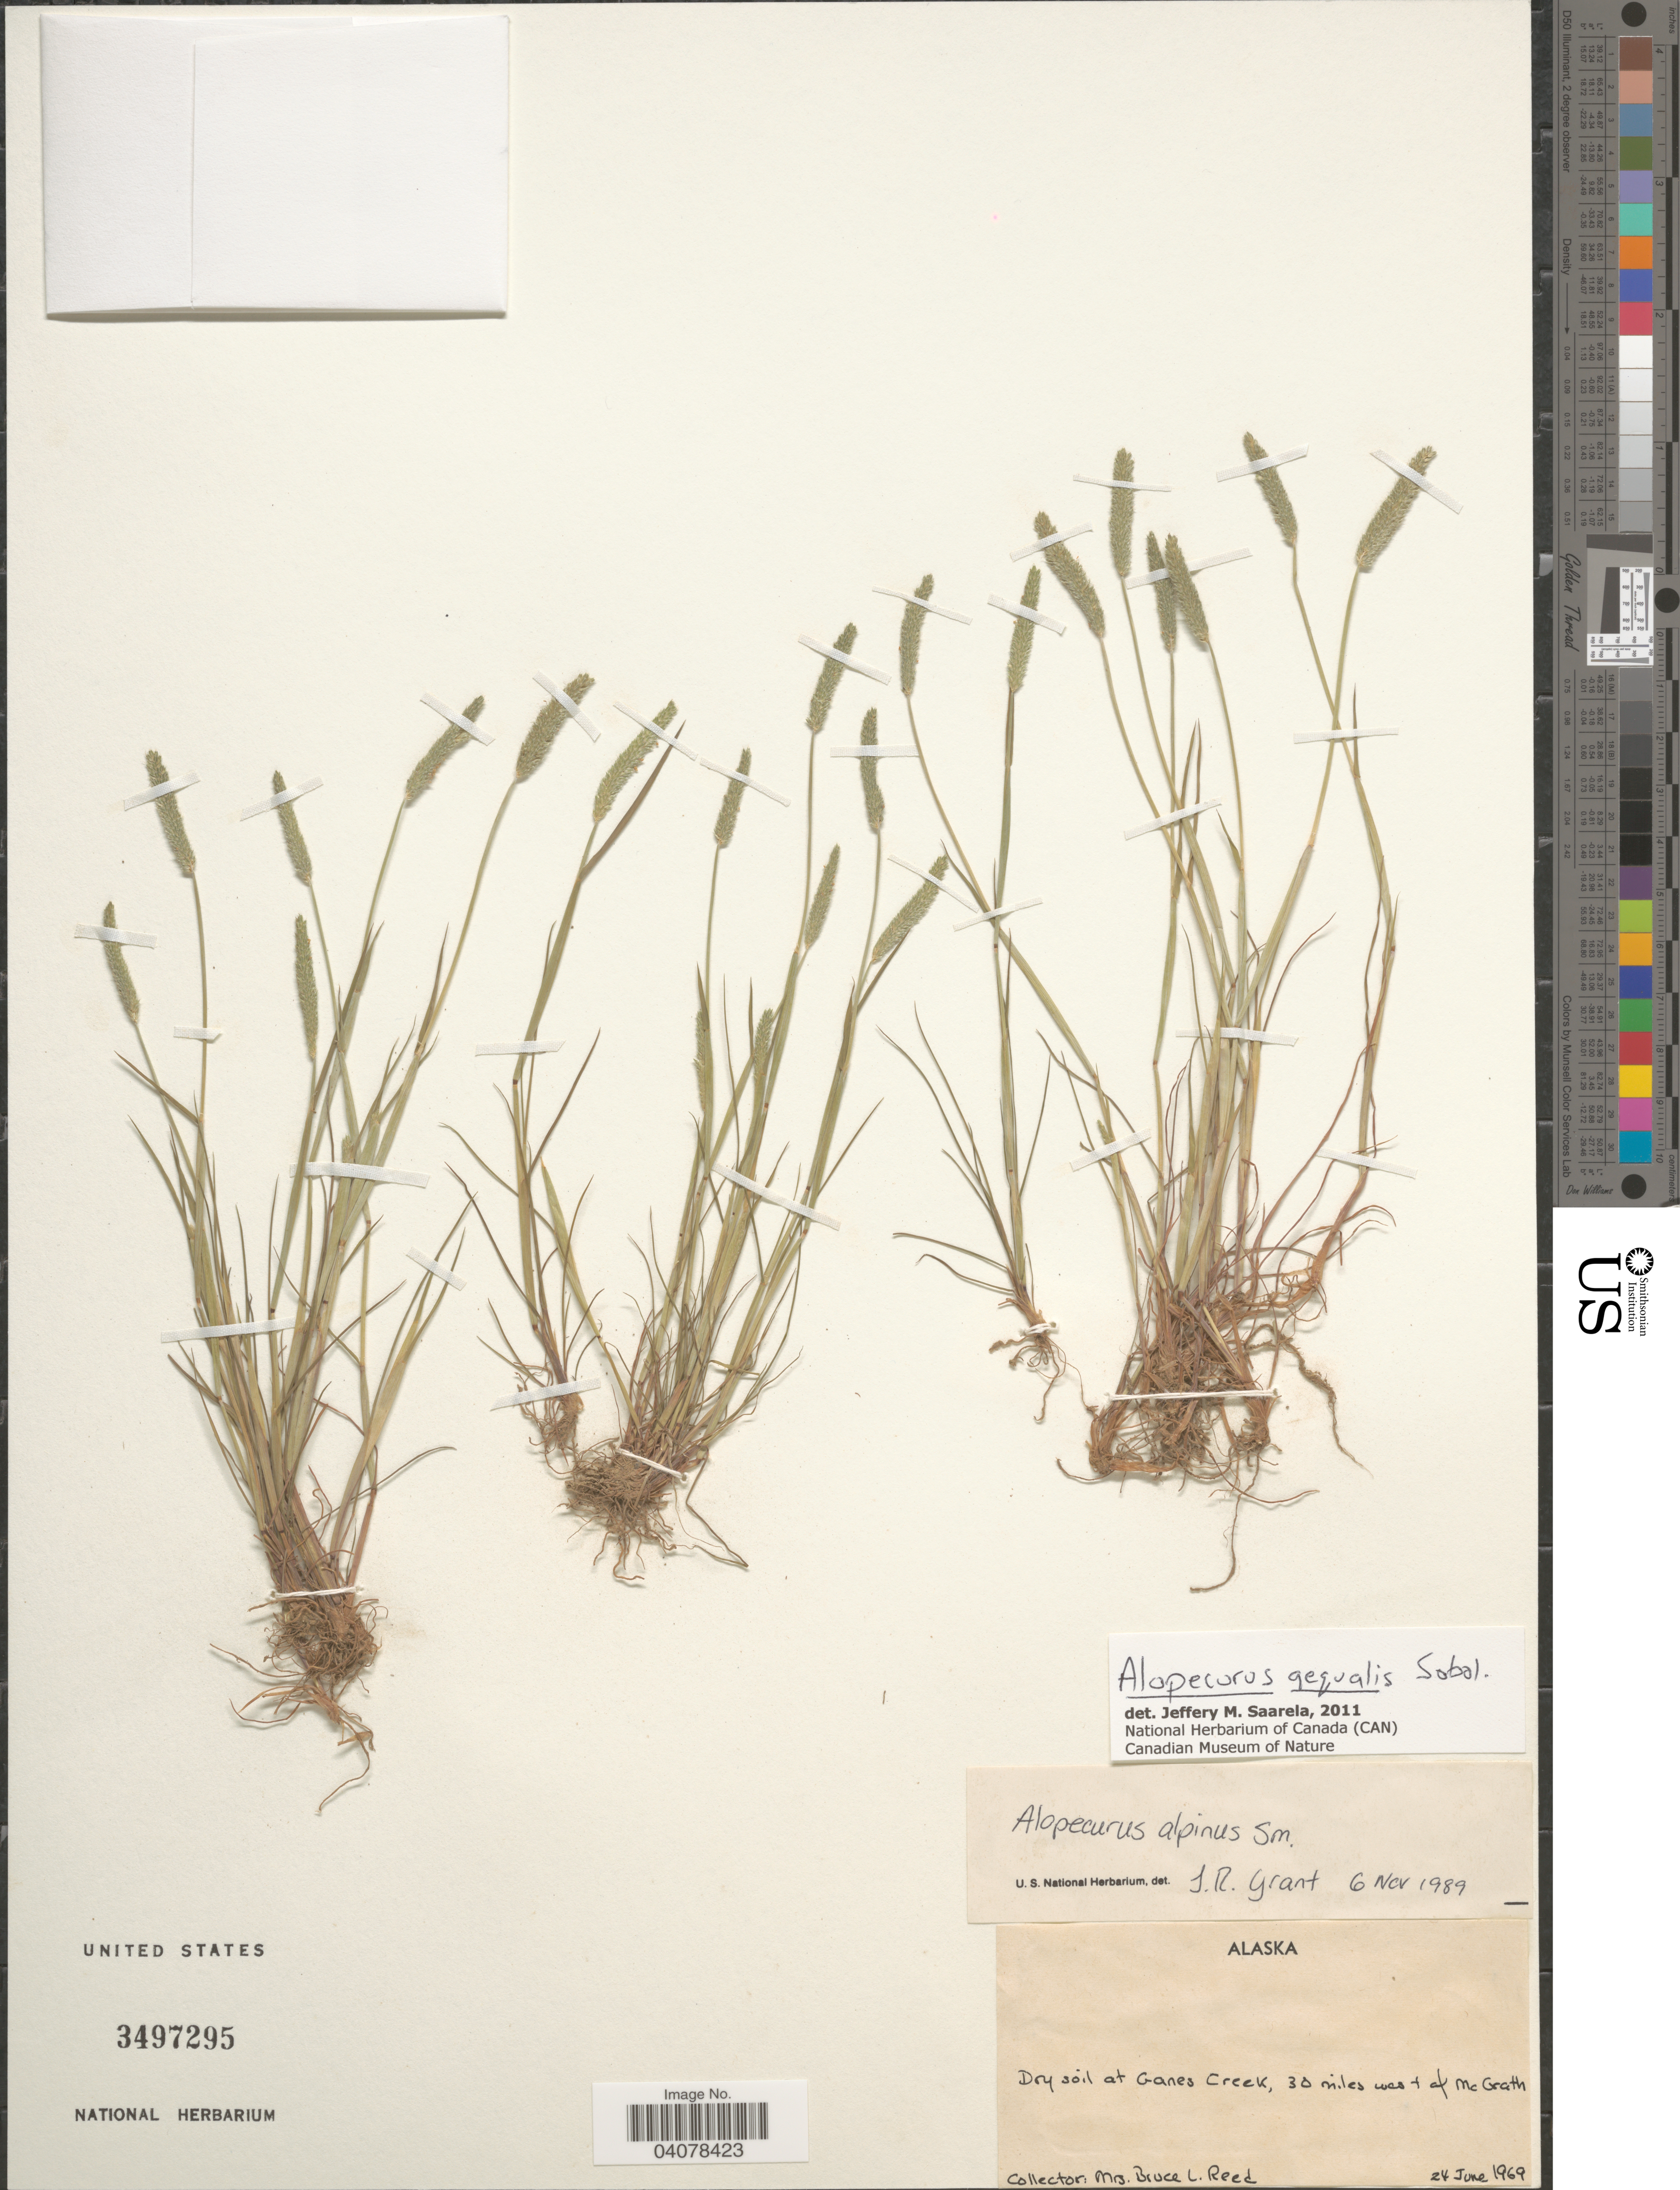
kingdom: Plantae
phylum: Tracheophyta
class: Liliopsida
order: Poales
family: Poaceae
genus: Alopecurus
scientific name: Alopecurus aequalis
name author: Sobol.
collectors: B. Reed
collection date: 1969-06-24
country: United States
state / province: Alaska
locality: Dry soil at Ganes Creek, 30 miles west of McGarth.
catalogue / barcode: US 3497295